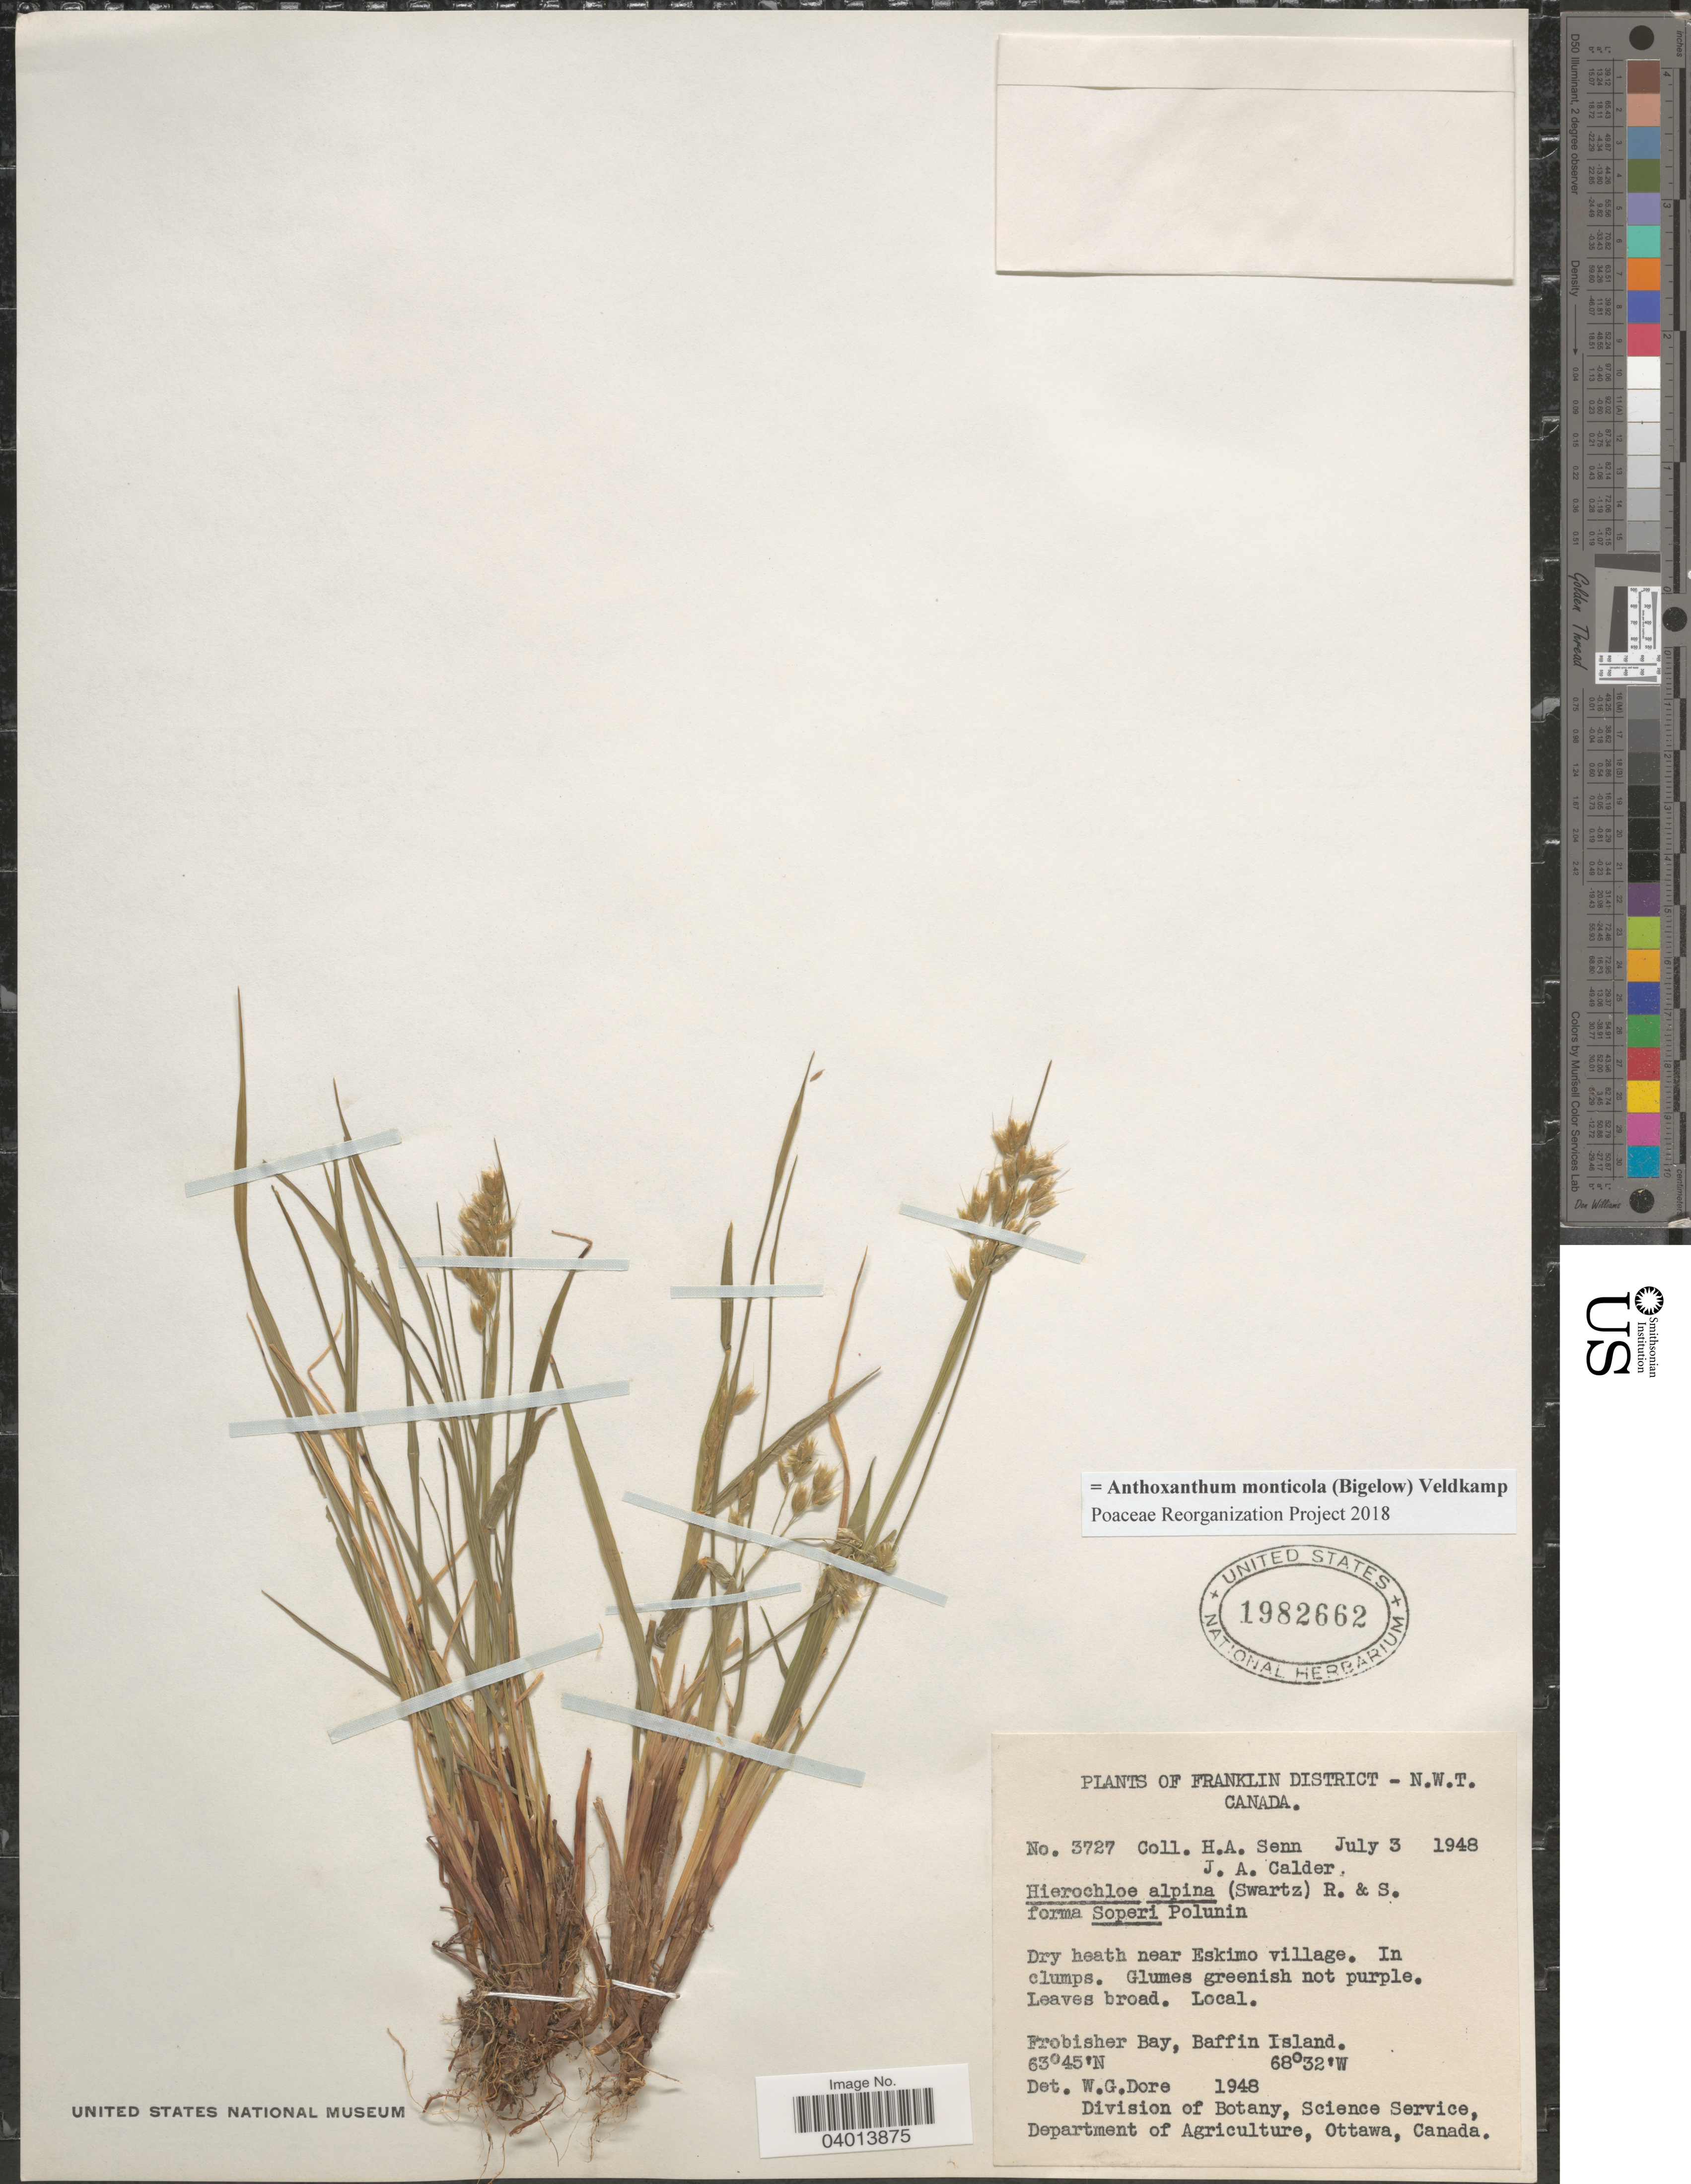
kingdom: Plantae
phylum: Tracheophyta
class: Liliopsida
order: Poales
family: Poaceae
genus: Anthoxanthum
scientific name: Anthoxanthum monticola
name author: (Bigelow) Veldkamp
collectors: H. Senn & J. A. Calder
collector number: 3727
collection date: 1948-07-03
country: Canada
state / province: Northwest Territories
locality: Franklin District - N.W.T. Dry heath near Eskimo village. Frobisher Bay, Baffin Island.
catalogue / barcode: US 1982662